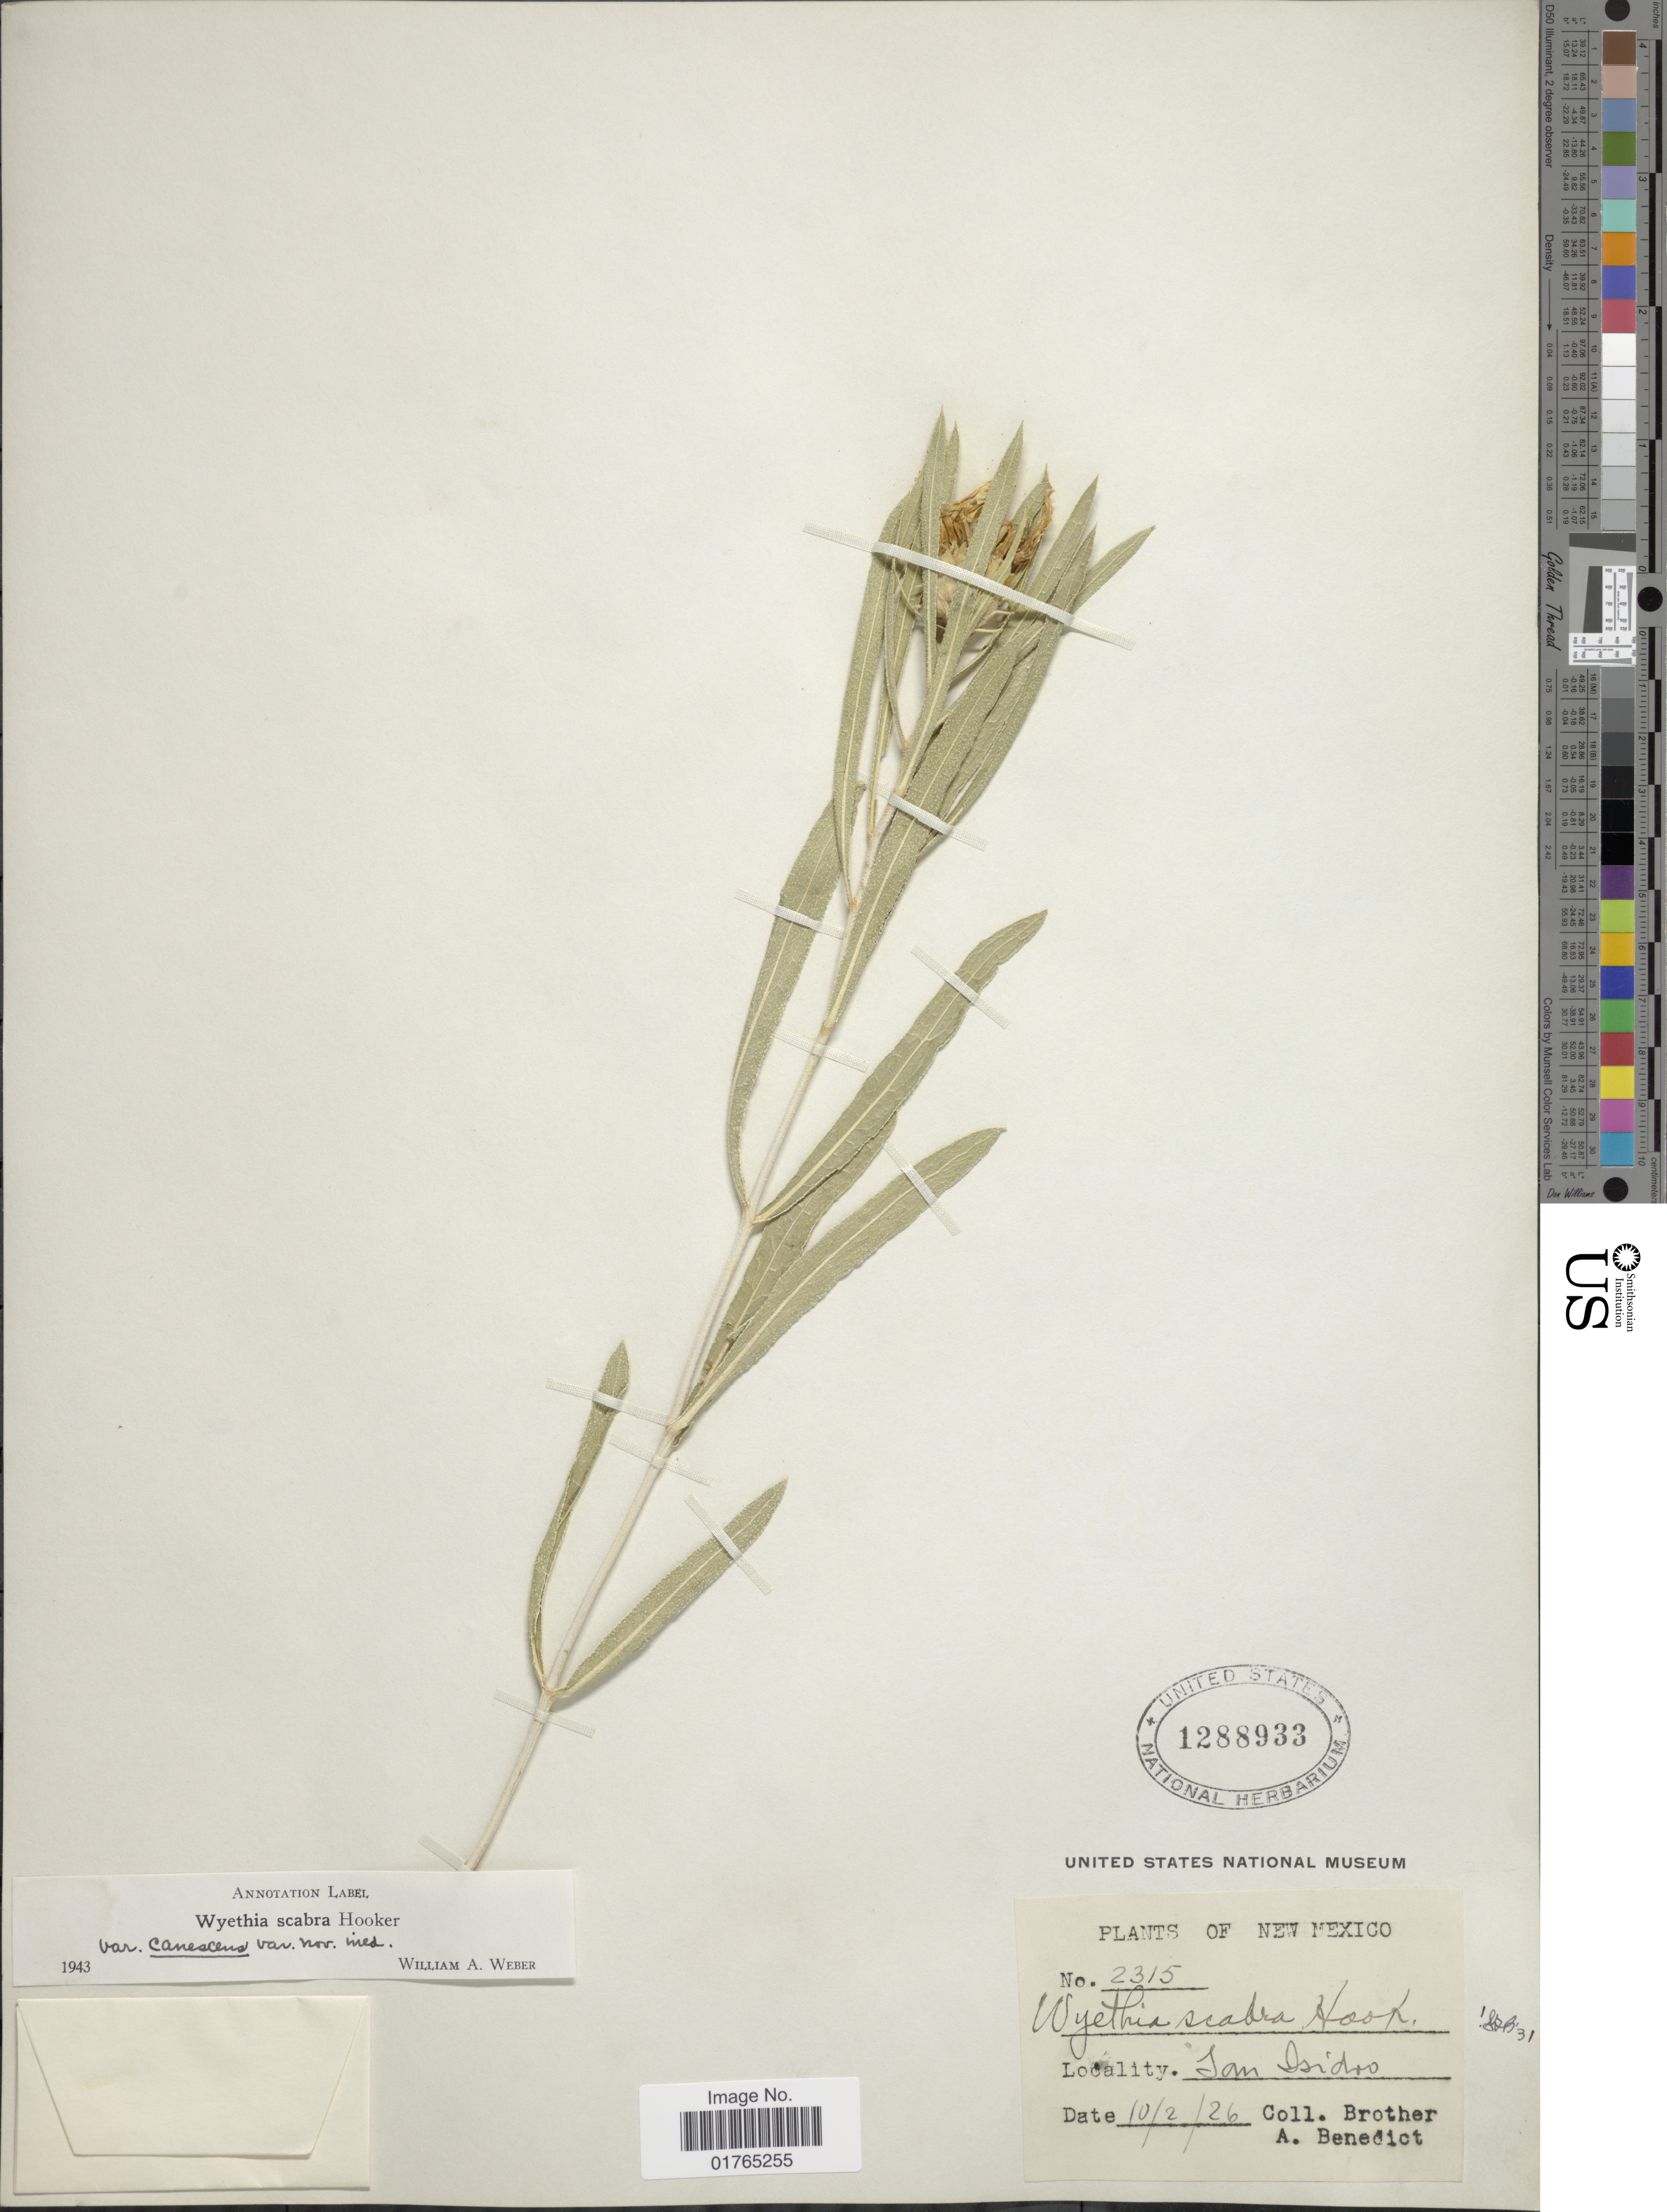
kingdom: Plantae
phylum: Tracheophyta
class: Magnoliopsida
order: Asterales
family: Asteraceae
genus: Wyethia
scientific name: Wyethia scabra var. canescens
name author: W.A. Weber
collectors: Bro. Benedict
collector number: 2315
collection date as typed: Transcribed d/m/y: 2/10/26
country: United States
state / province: New Mexico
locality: San Isidro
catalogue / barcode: US 1288933